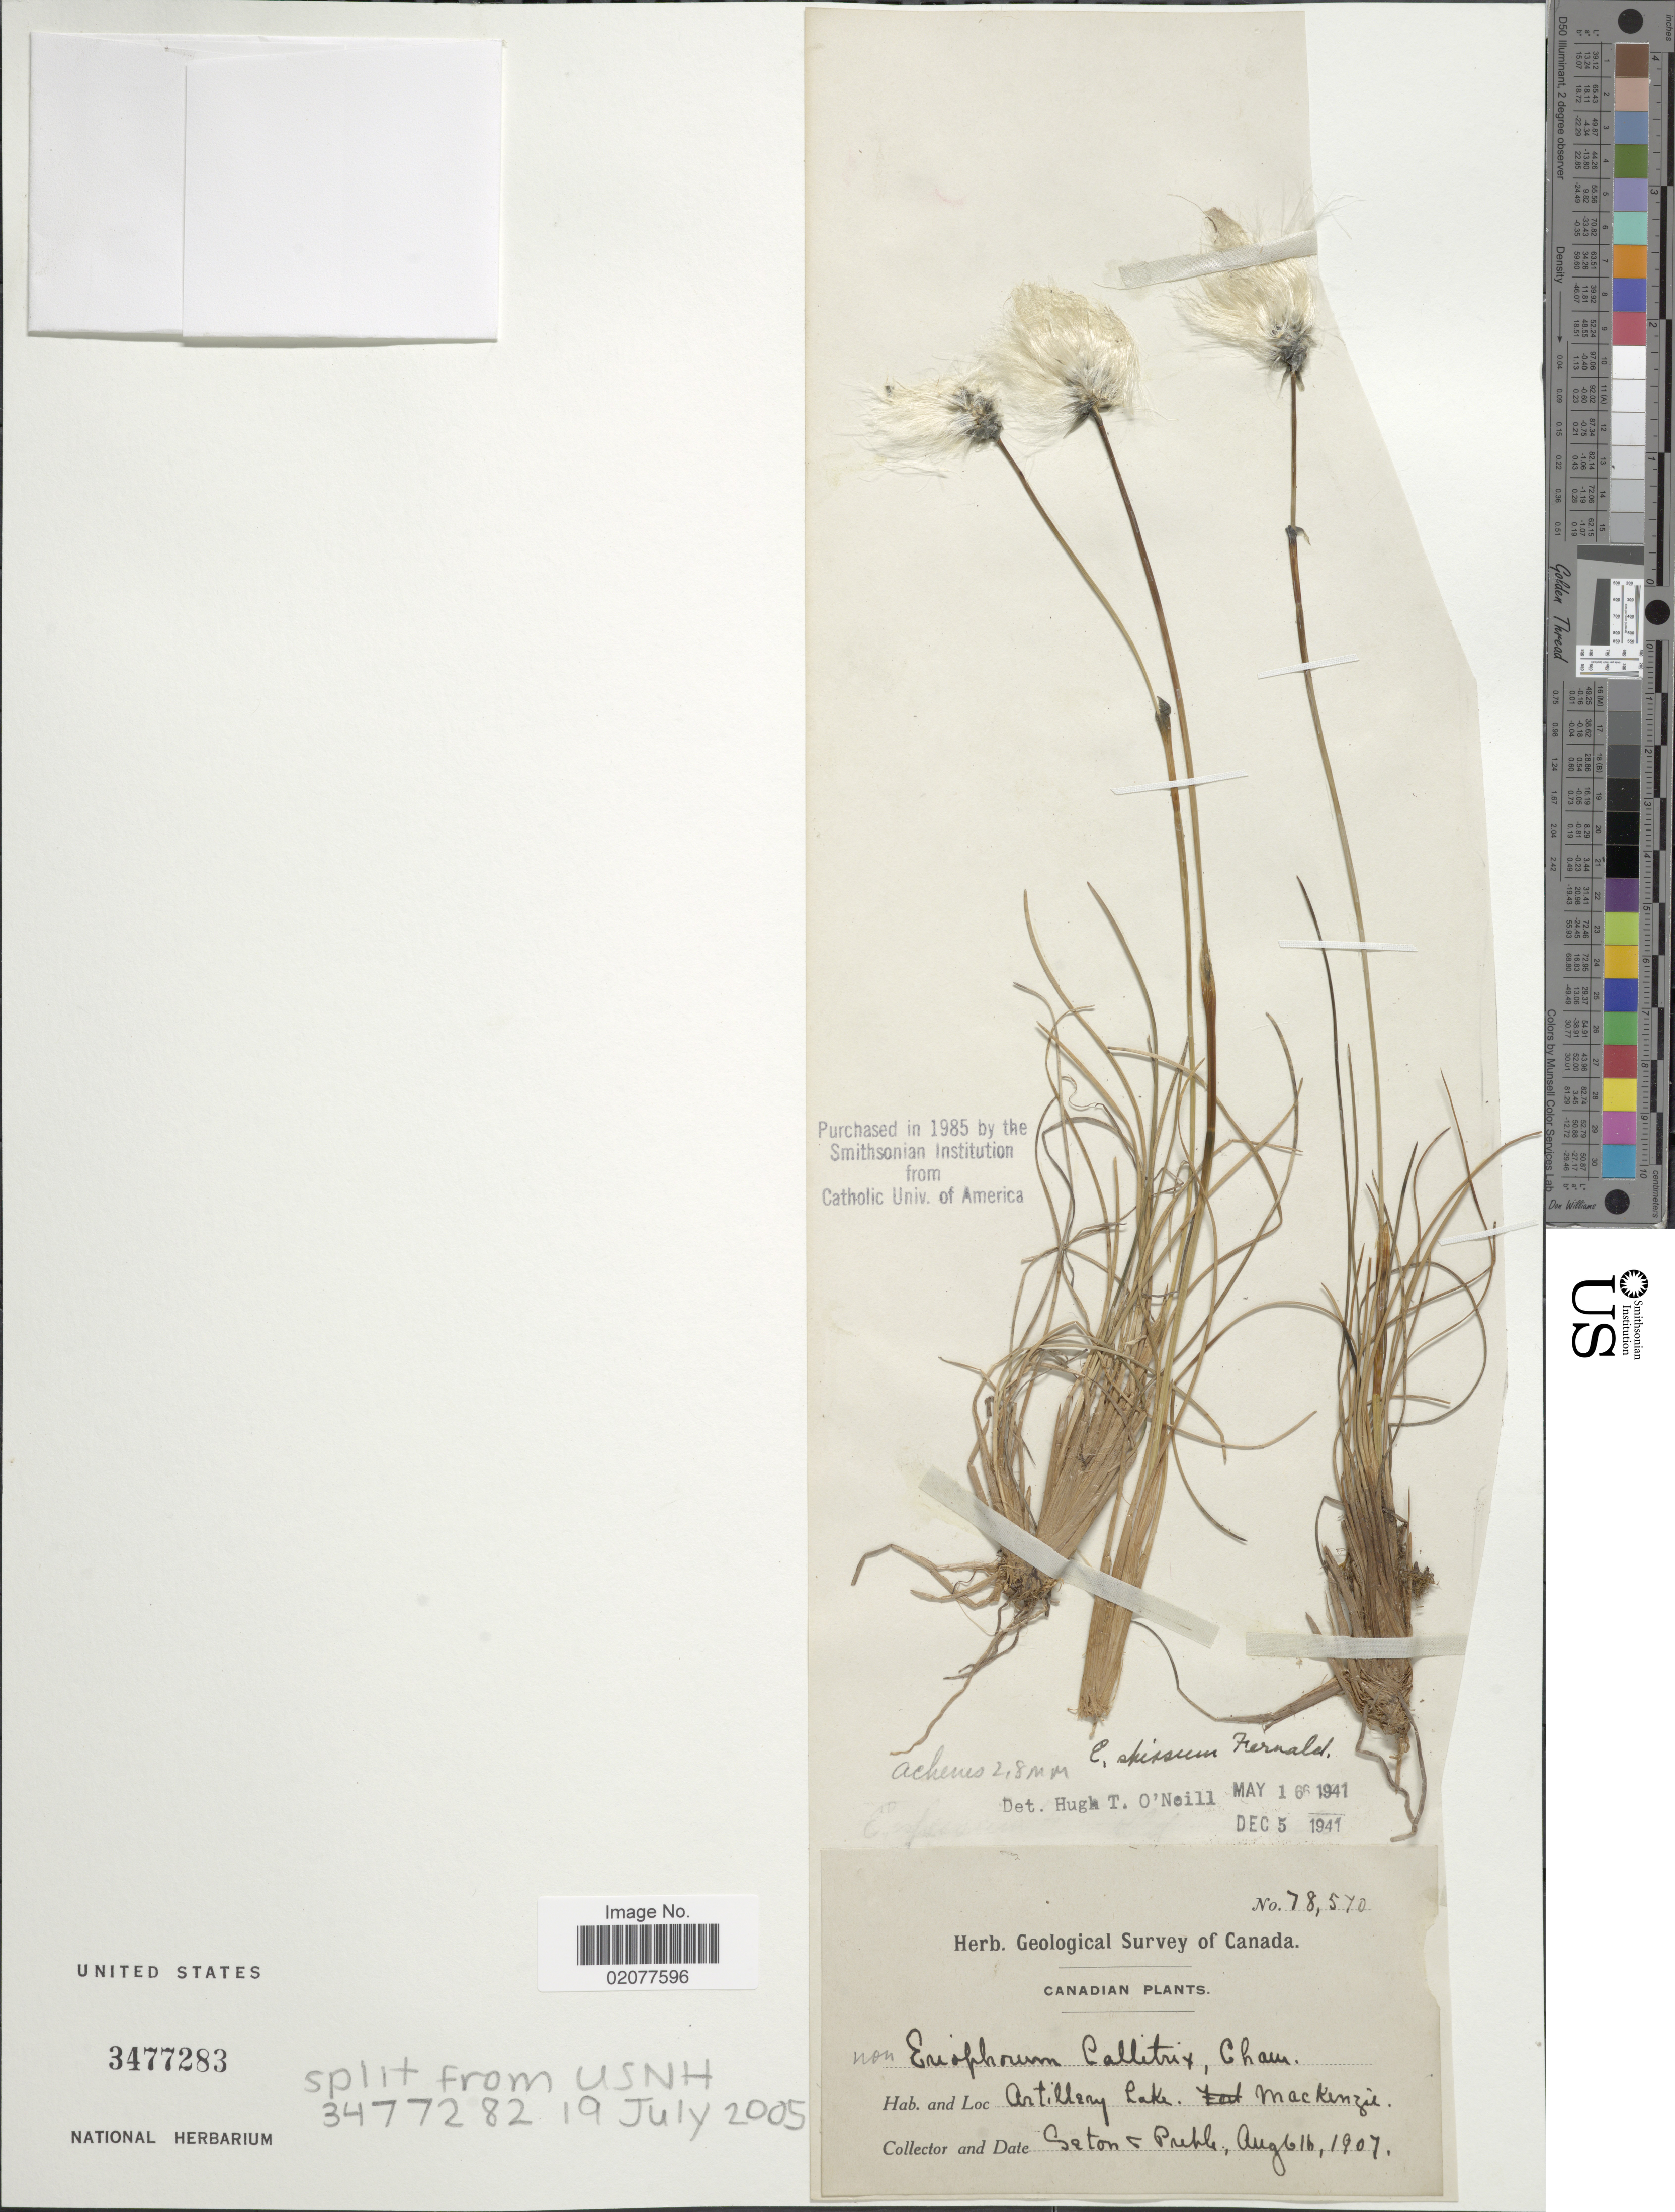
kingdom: Plantae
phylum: Tracheophyta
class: Liliopsida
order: Poales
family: Cyperaceae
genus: Eriophorum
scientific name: Eriophorum spissum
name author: Fernald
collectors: Saton & Preble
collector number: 78570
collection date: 1907-08-16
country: Canada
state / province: British Columbia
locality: Artillery Lake, Mackenzie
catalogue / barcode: US 3477283